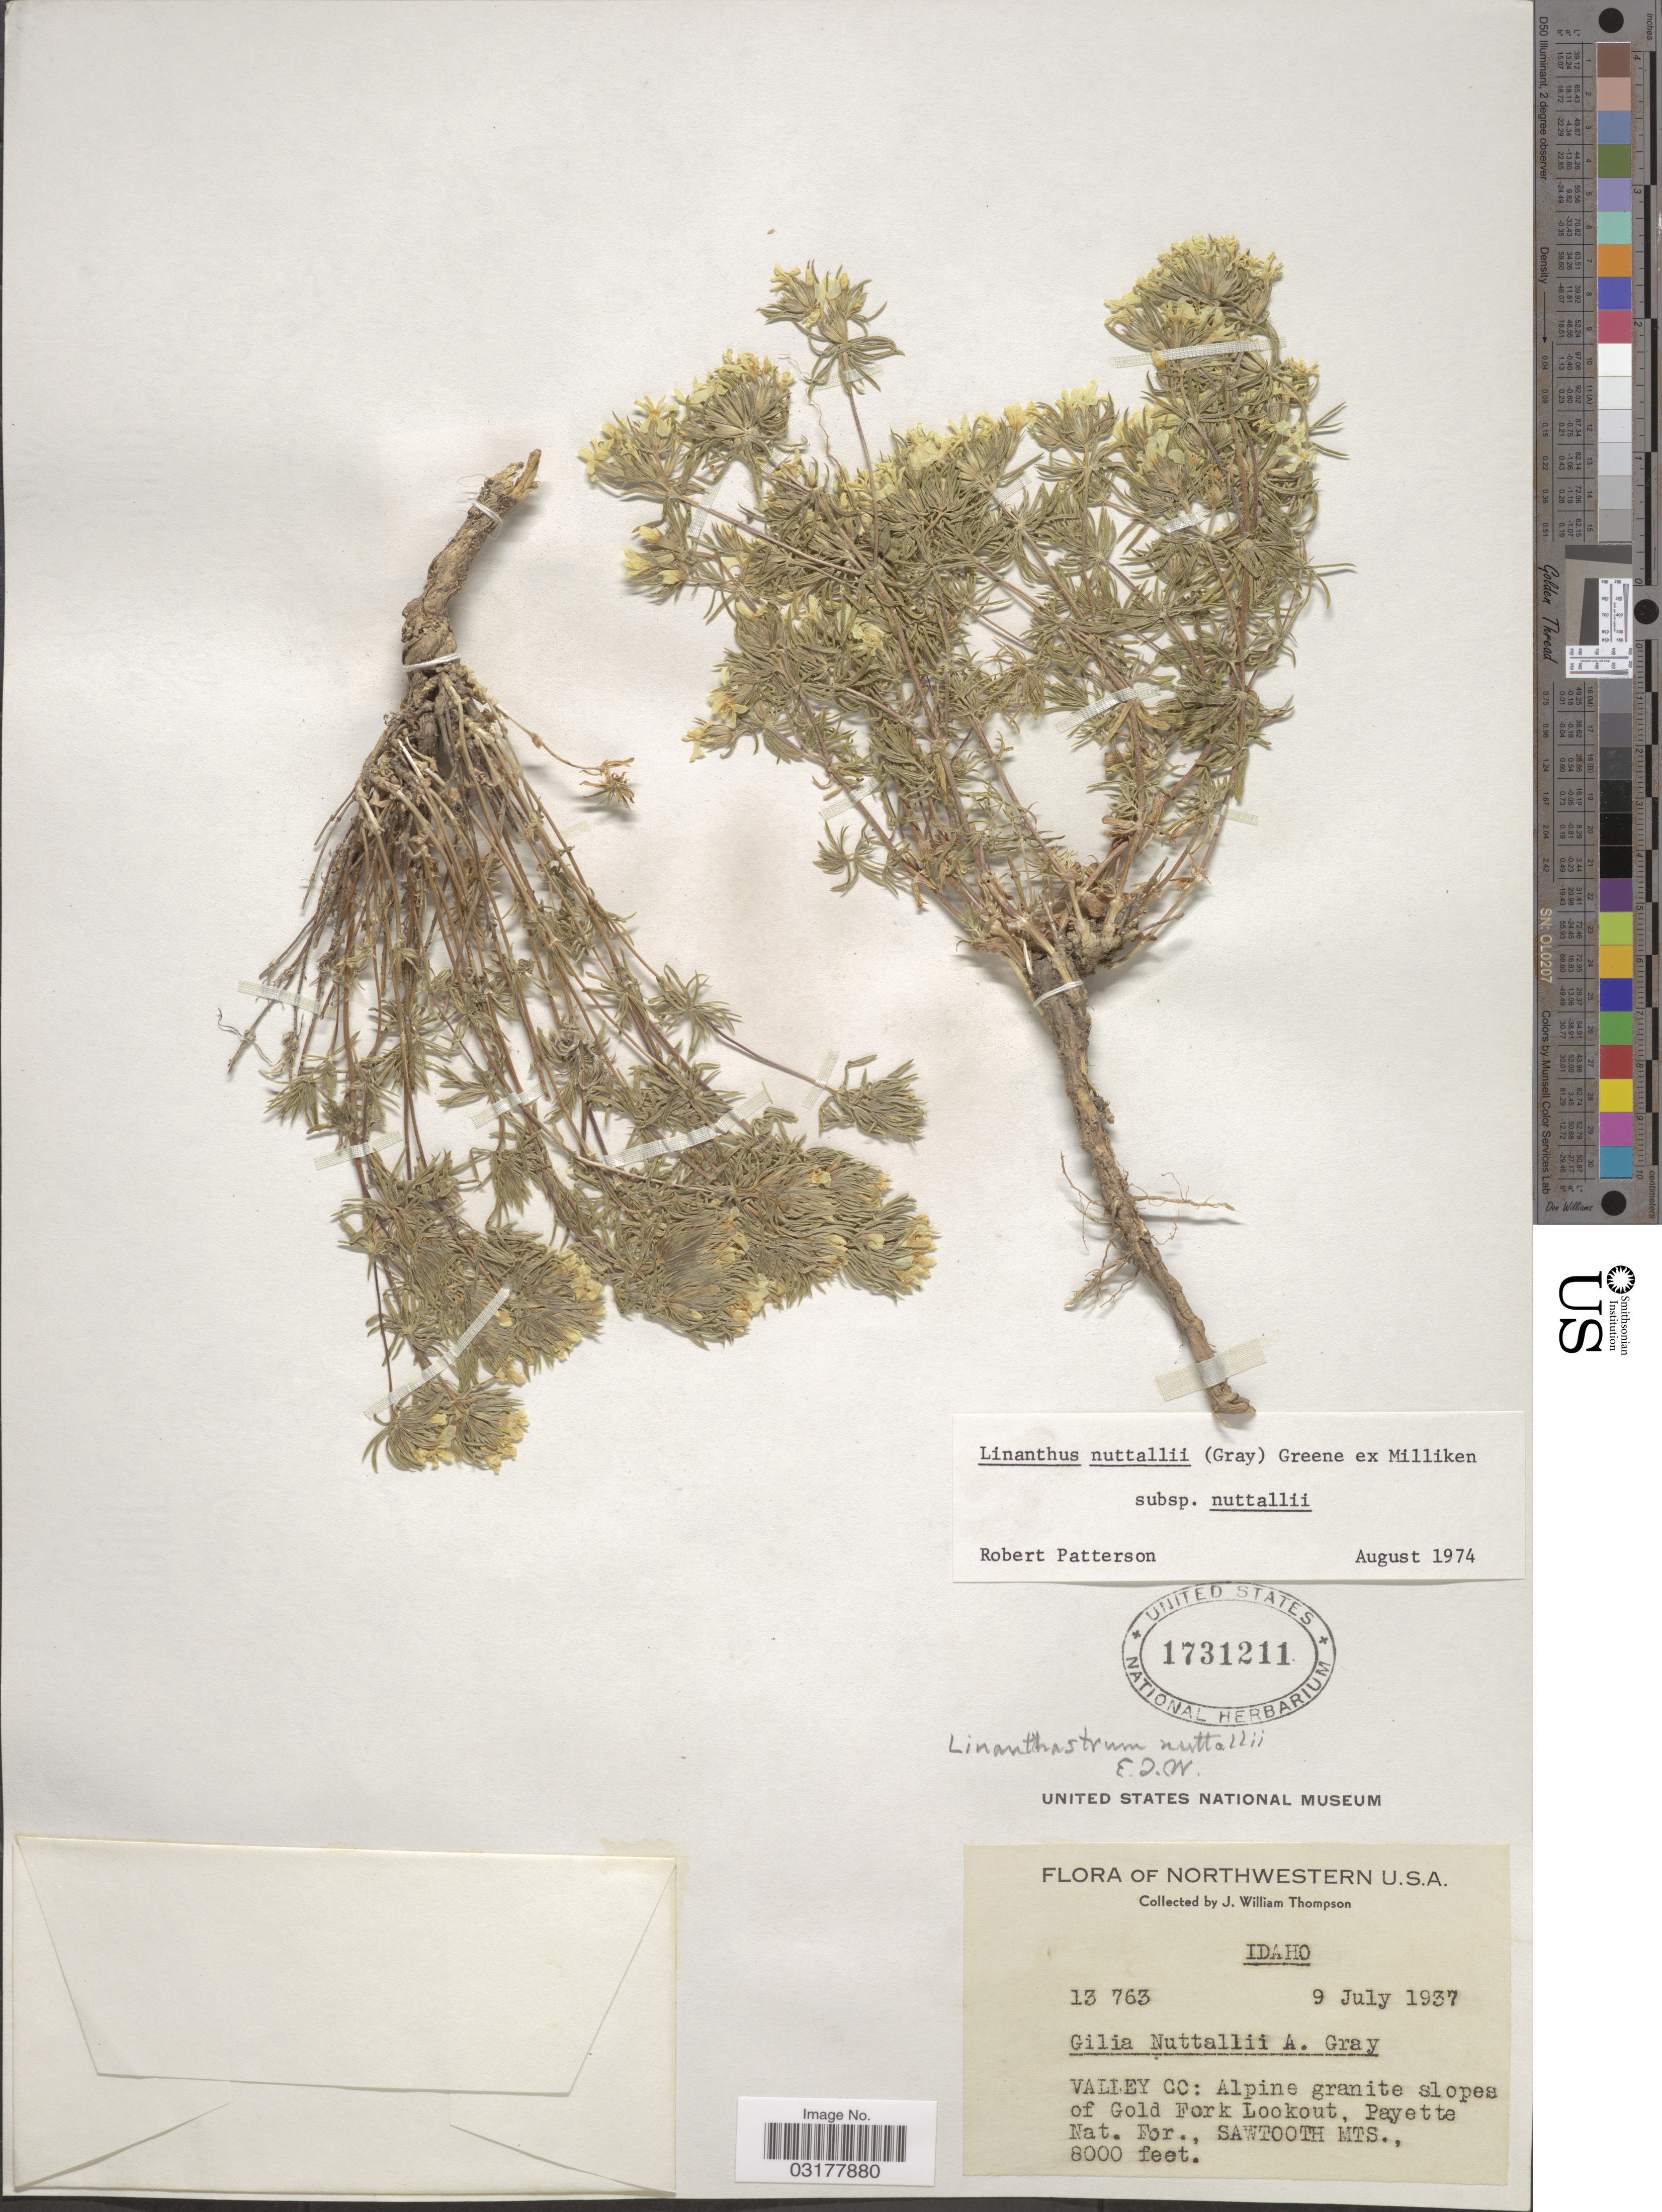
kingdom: Plantae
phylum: Tracheophyta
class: Magnoliopsida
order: Ericales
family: Polemoniaceae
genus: Leptosiphon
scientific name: Leptosiphon nuttallii subsp. nuttallii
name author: (A. Gray) J.M. Porter & L.A. Johnson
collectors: J. W. Thompson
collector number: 13763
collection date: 1937-07-09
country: United States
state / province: Idaho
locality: Northwestern U.S.A., Valley Co: Alpine granite slopes of Gold Fork Lookout, Payette Nat. For., Sawtooth Mts.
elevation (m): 2438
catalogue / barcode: US 1731211